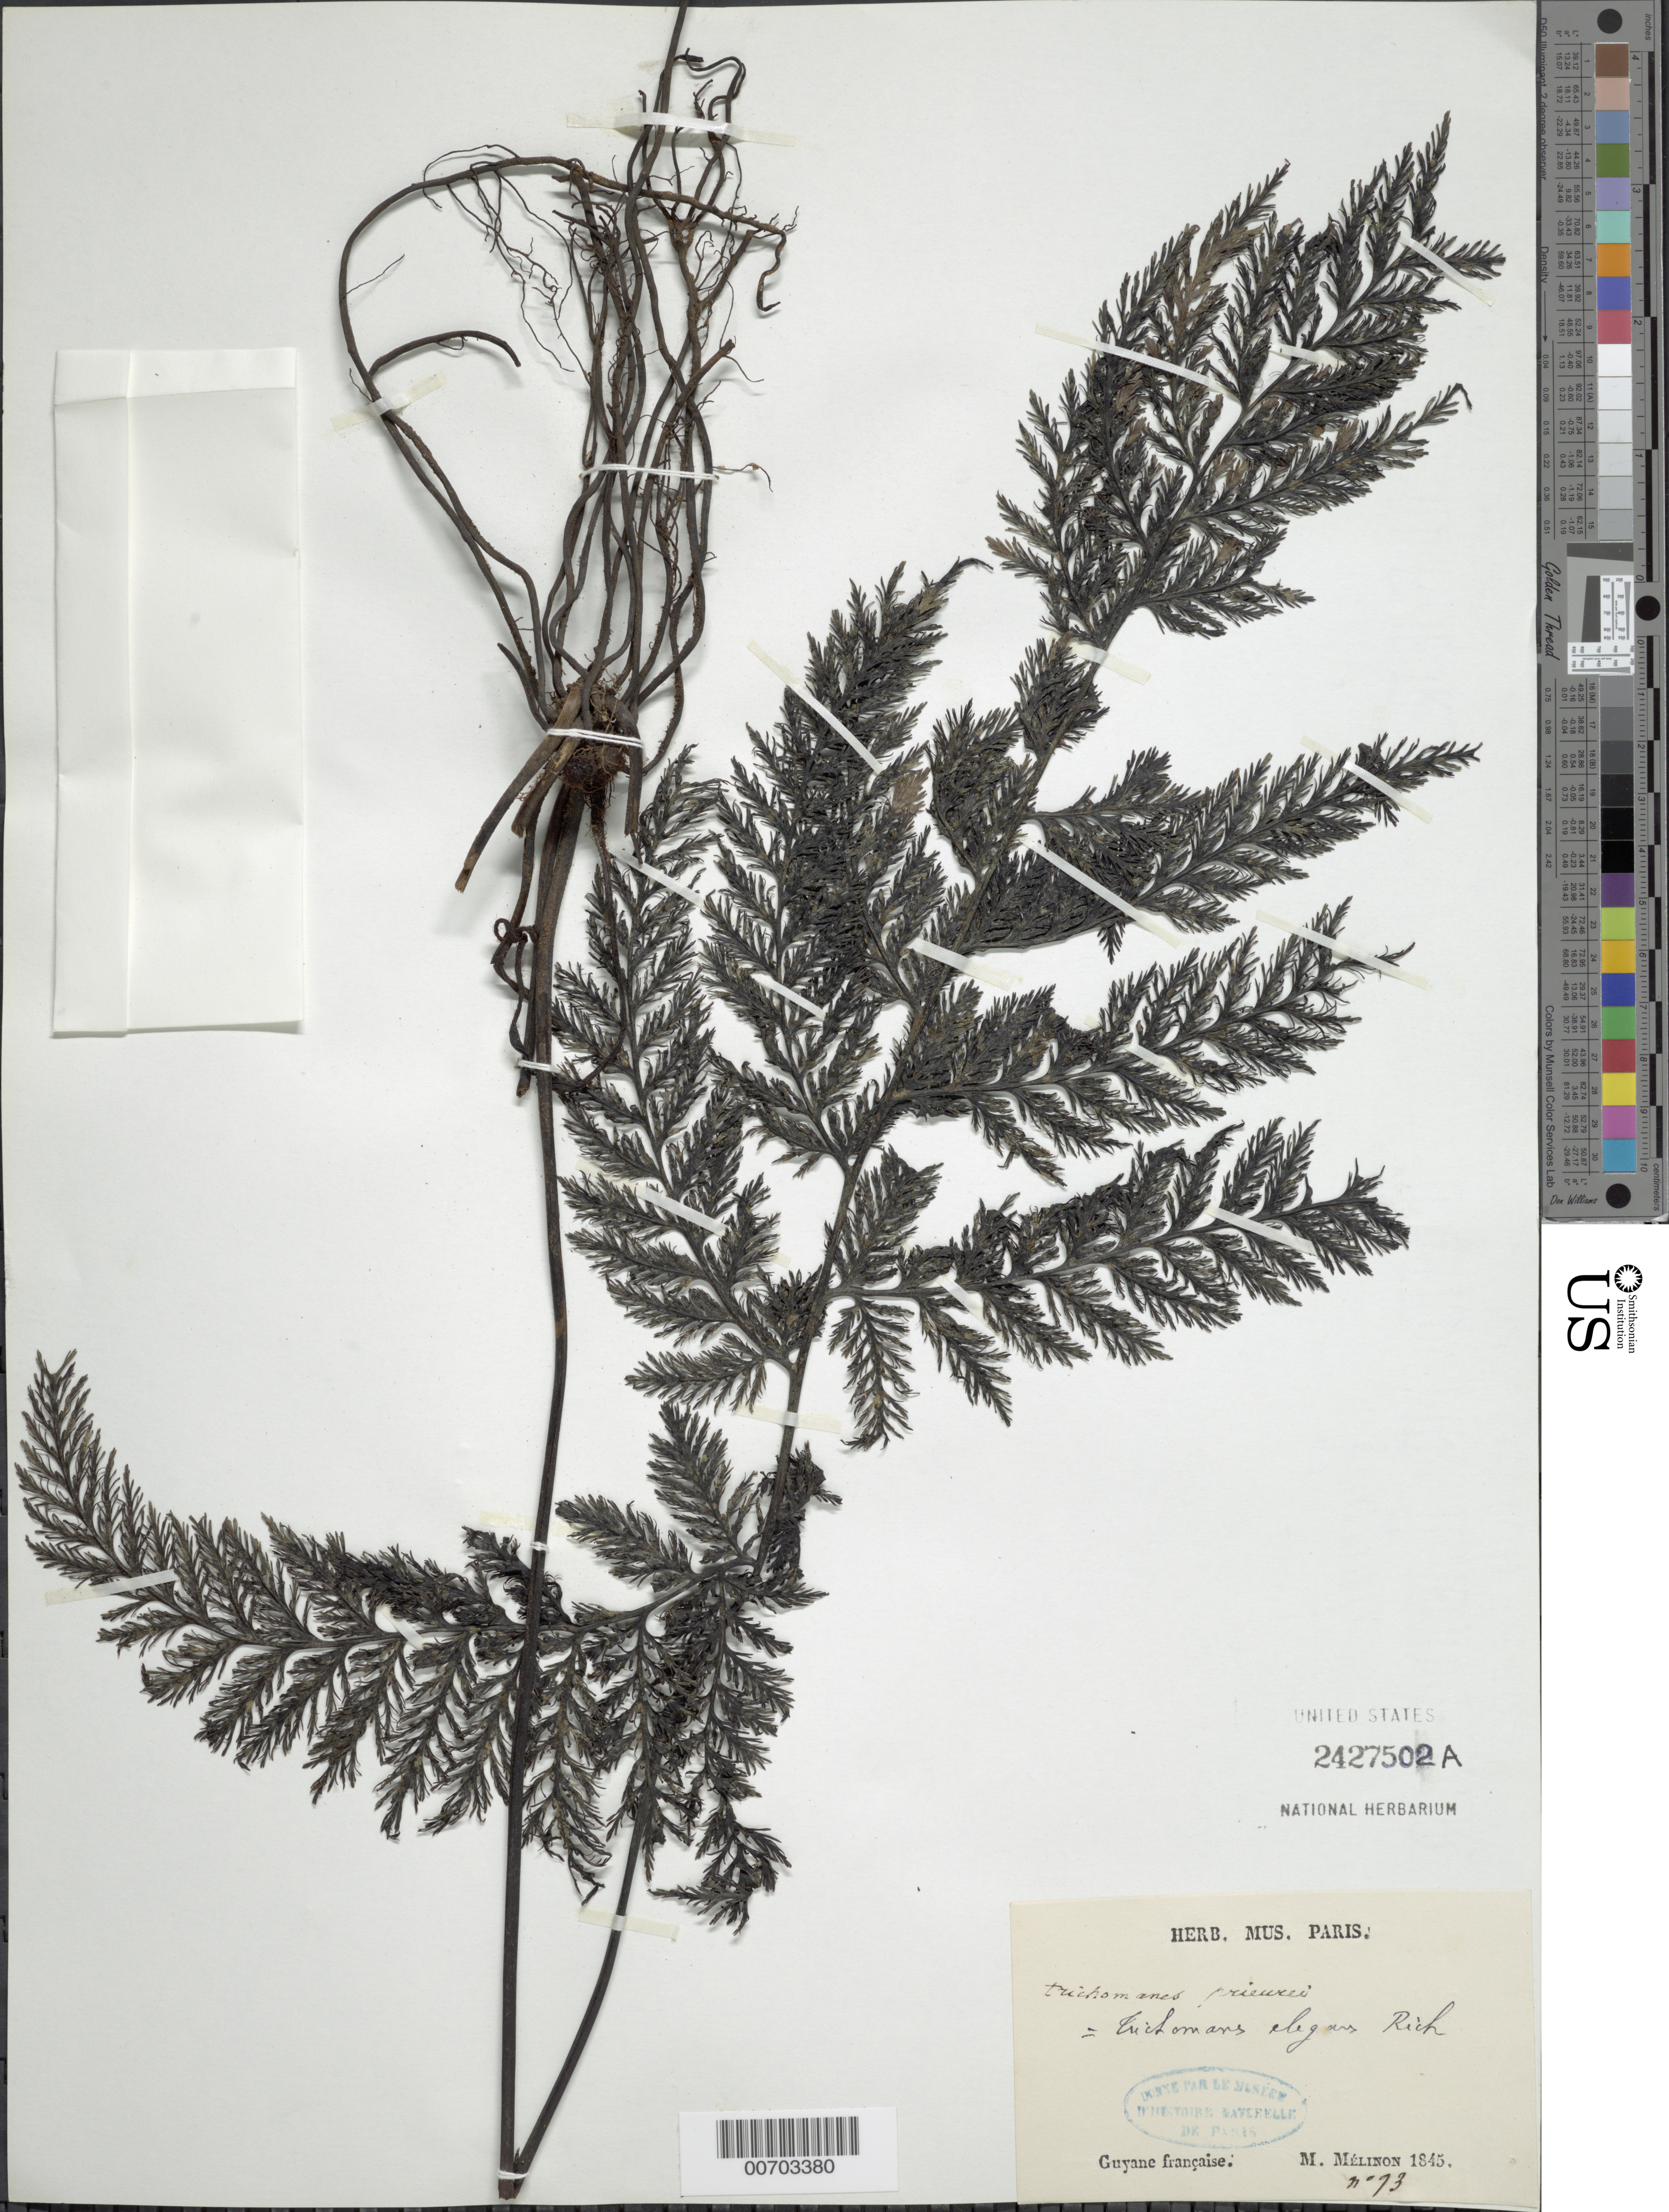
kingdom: Plantae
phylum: Tracheophyta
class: Polypodiopsida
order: Hymenophyllales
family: Hymenophyllaceae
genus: Trichomanes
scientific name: Trichomanes elegans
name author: Rich.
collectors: E. Mélinon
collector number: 73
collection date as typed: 1845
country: French Guiana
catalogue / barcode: US 2427502A